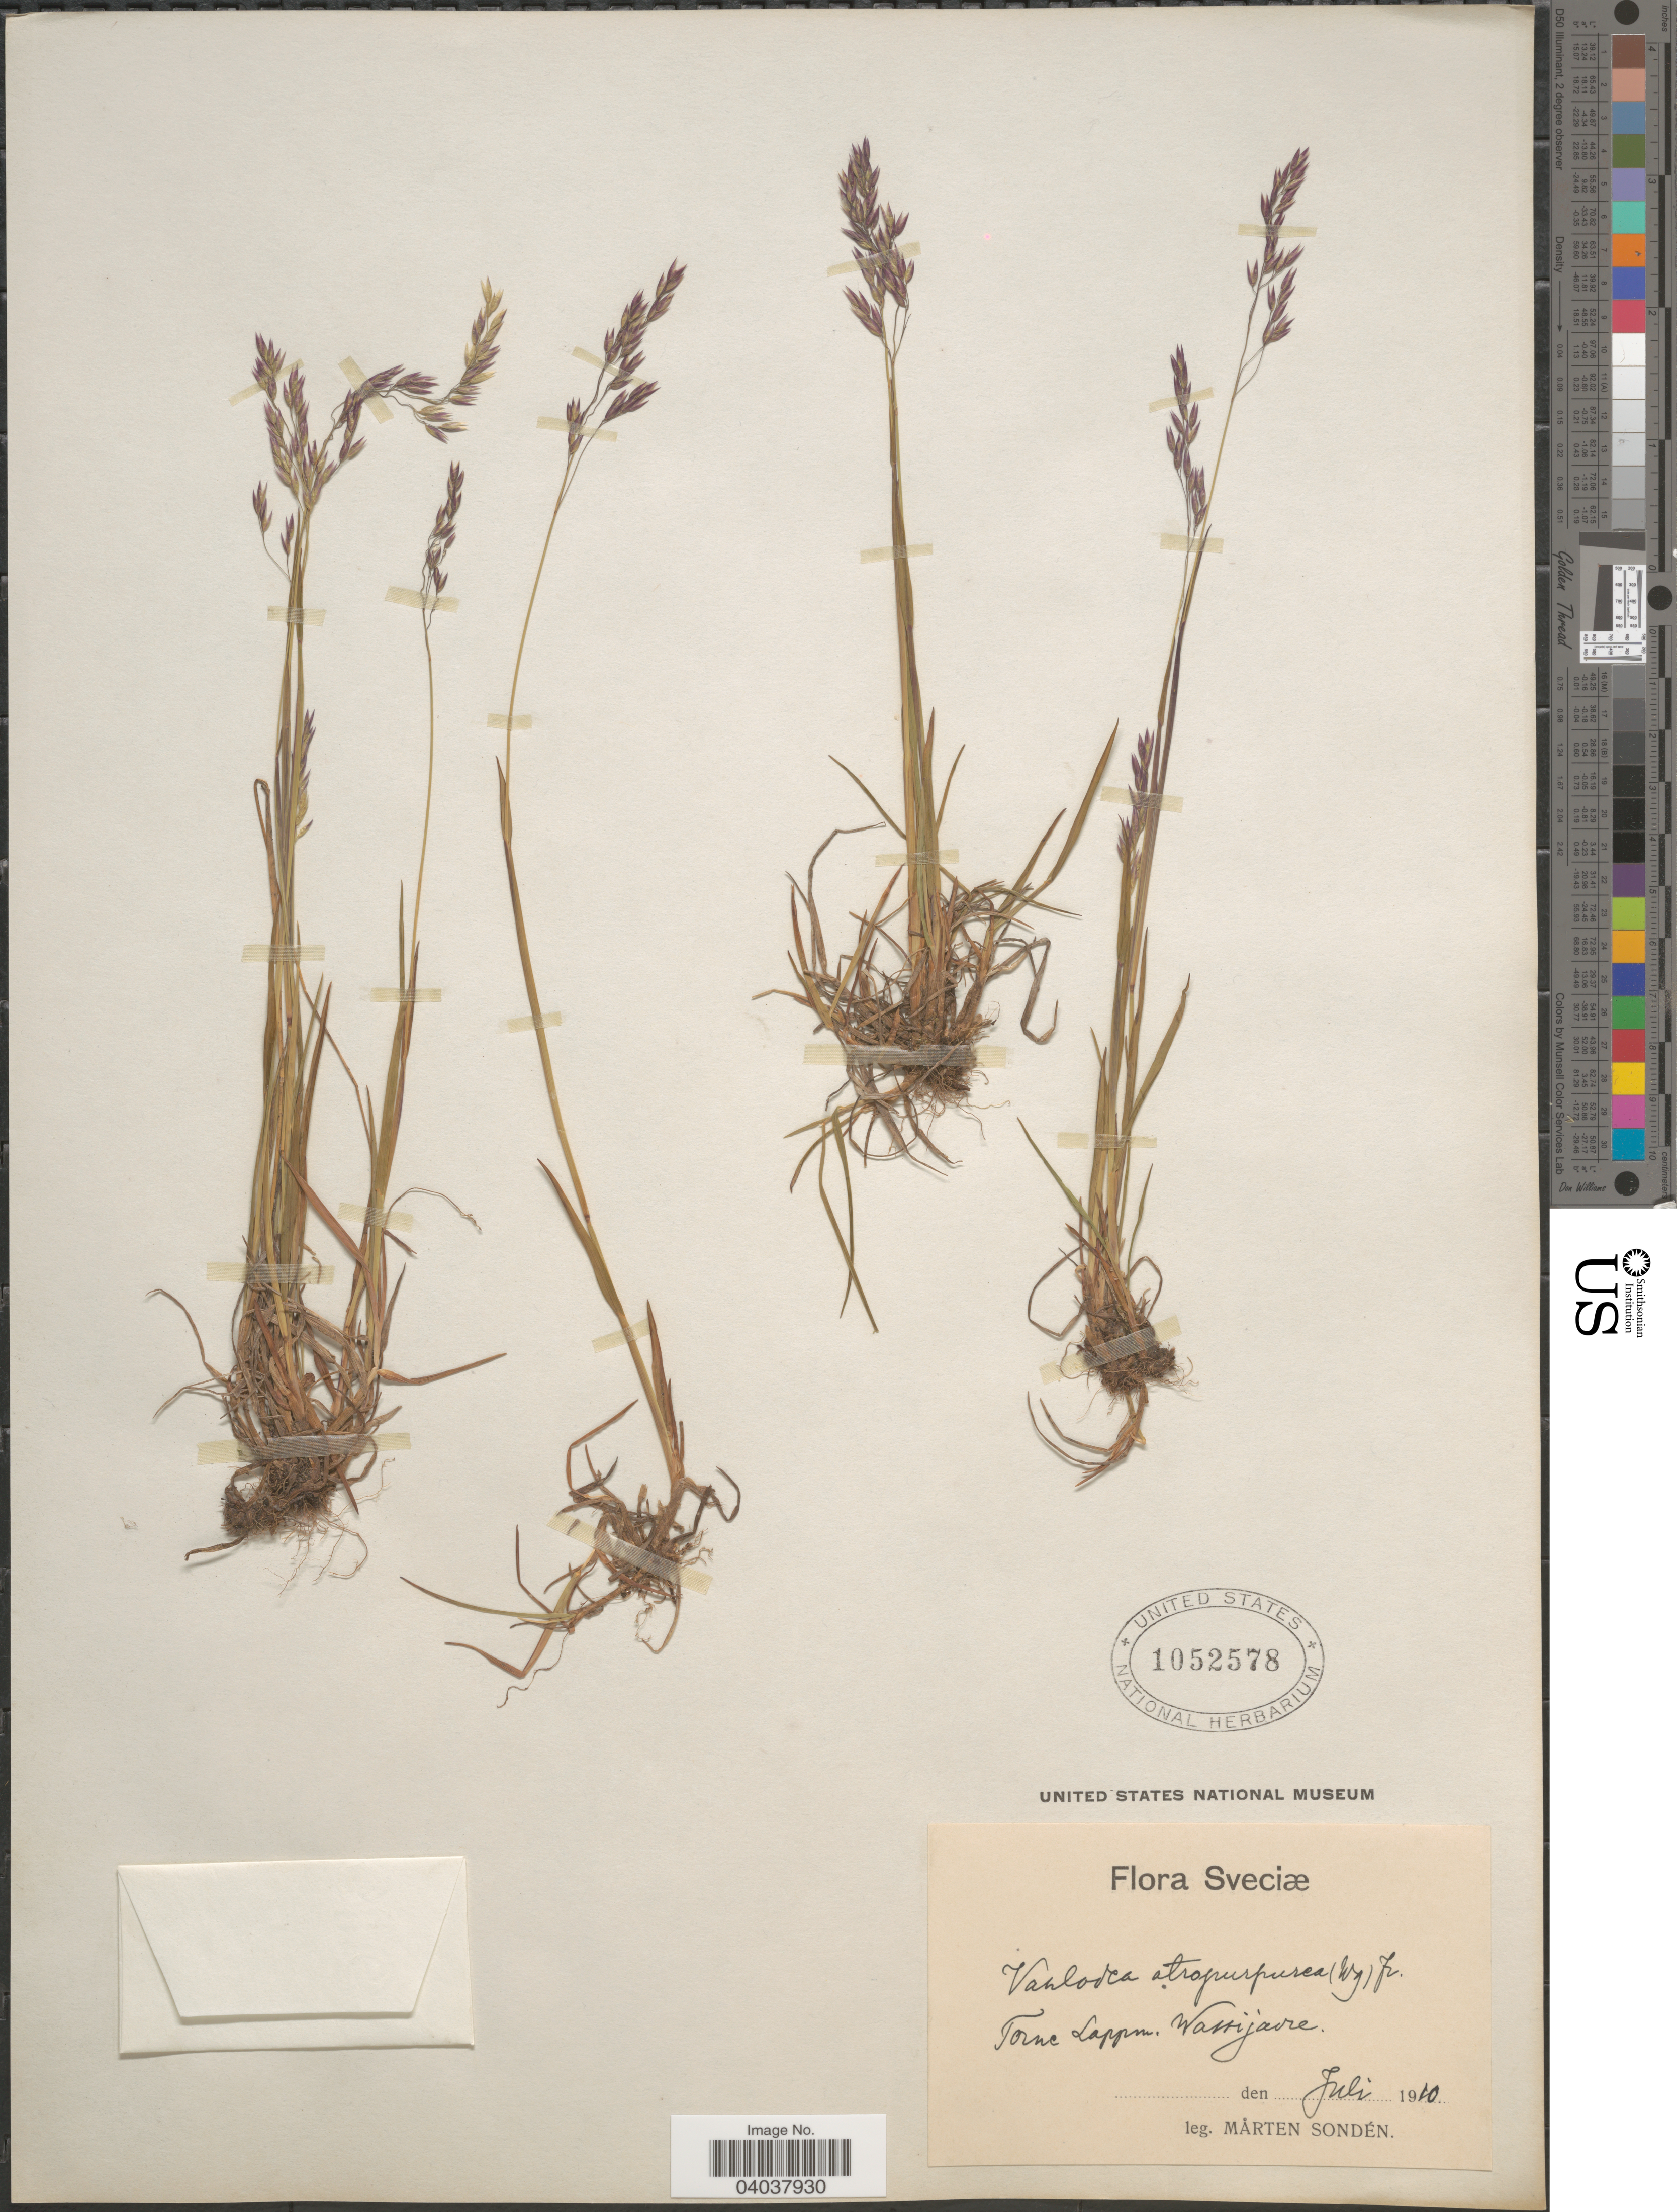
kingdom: Plantae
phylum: Tracheophyta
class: Liliopsida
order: Poales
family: Poaceae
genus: Vahlodea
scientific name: Vahlodea atropurpurea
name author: (Wahlenb.) Fr. ex Hartm.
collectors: M. Sondén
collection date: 1910-07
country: Sweden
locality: Sveciæ. Torne Lappm. Wassijaure.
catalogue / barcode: US 1052578